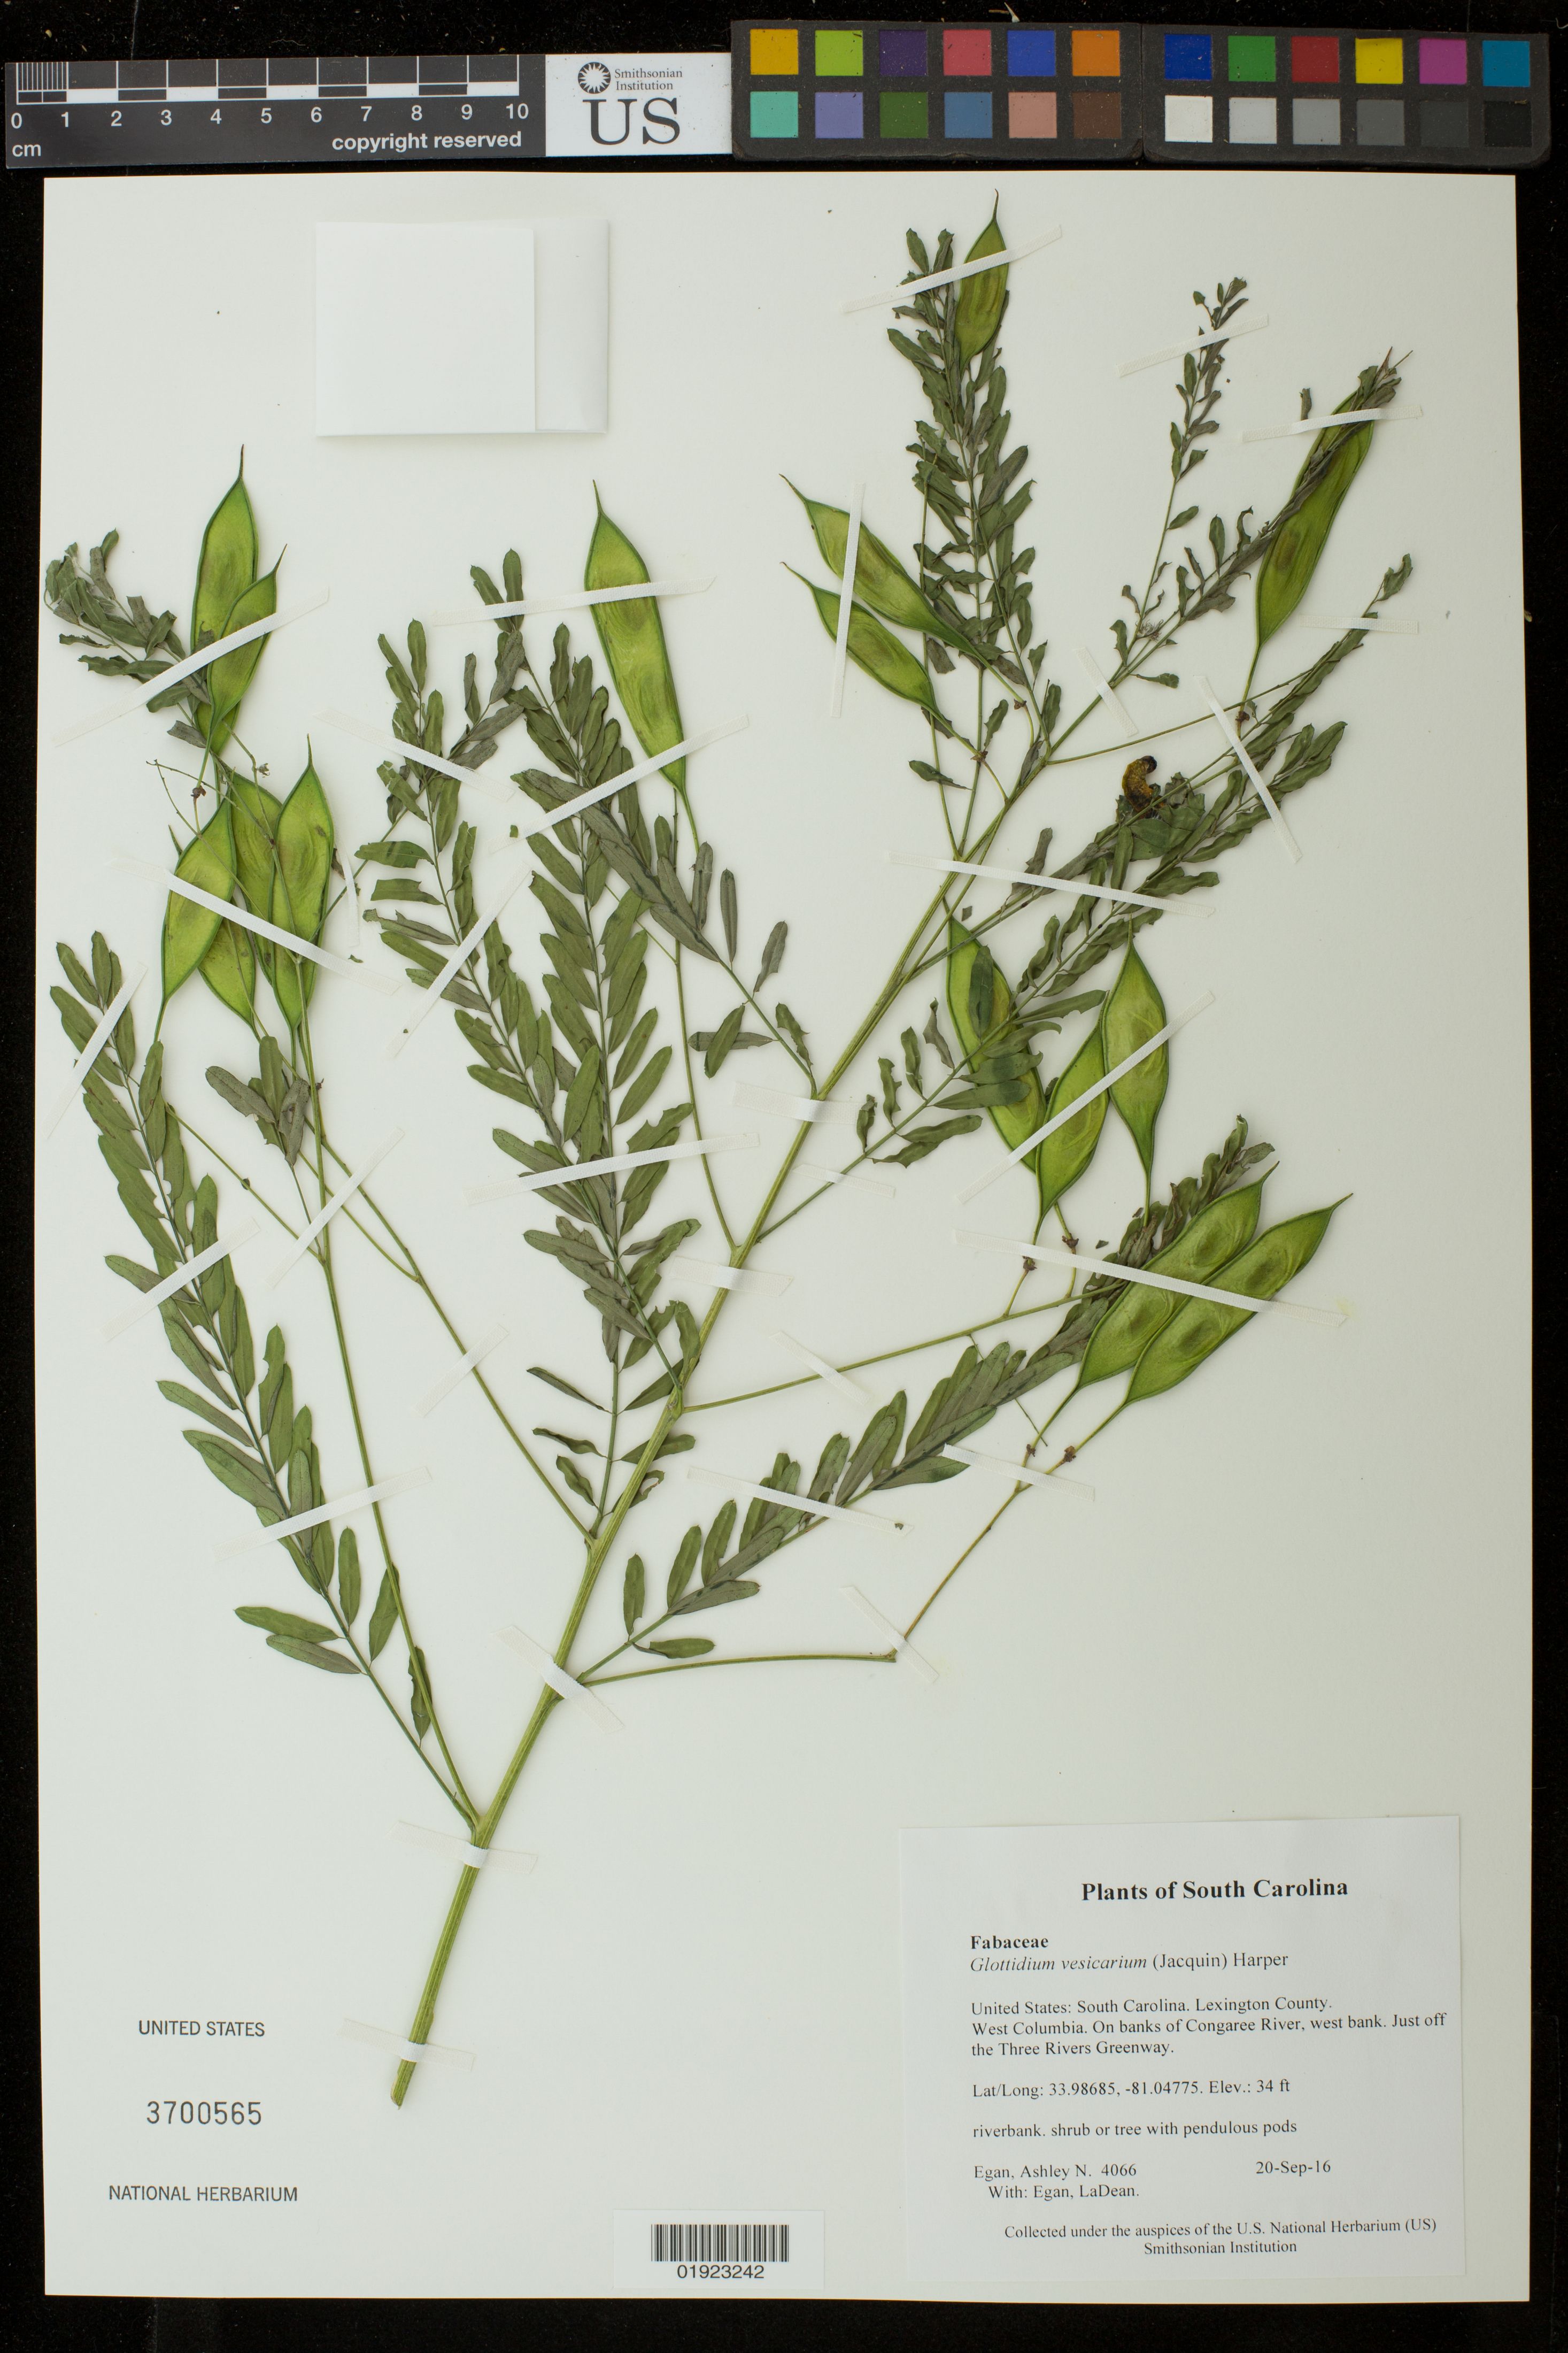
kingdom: Plantae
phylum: Tracheophyta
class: Magnoliopsida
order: Fabales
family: Fabaceae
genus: Sesbania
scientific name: Sesbania vesicaria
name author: (Jacq.) Elliott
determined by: Strong, Mark T., (BOT), Smithsonian Institution - National Museum of Natural History (UNITED STATES)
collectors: A. N. Egan & L. Egan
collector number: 4066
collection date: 2016-09-20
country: United States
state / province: South Carolina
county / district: Lexington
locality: West Columbia. On banks of Congaree River, west bank. Just off the Three Rivers Greenway.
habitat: riverbank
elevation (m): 10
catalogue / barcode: US 3700565